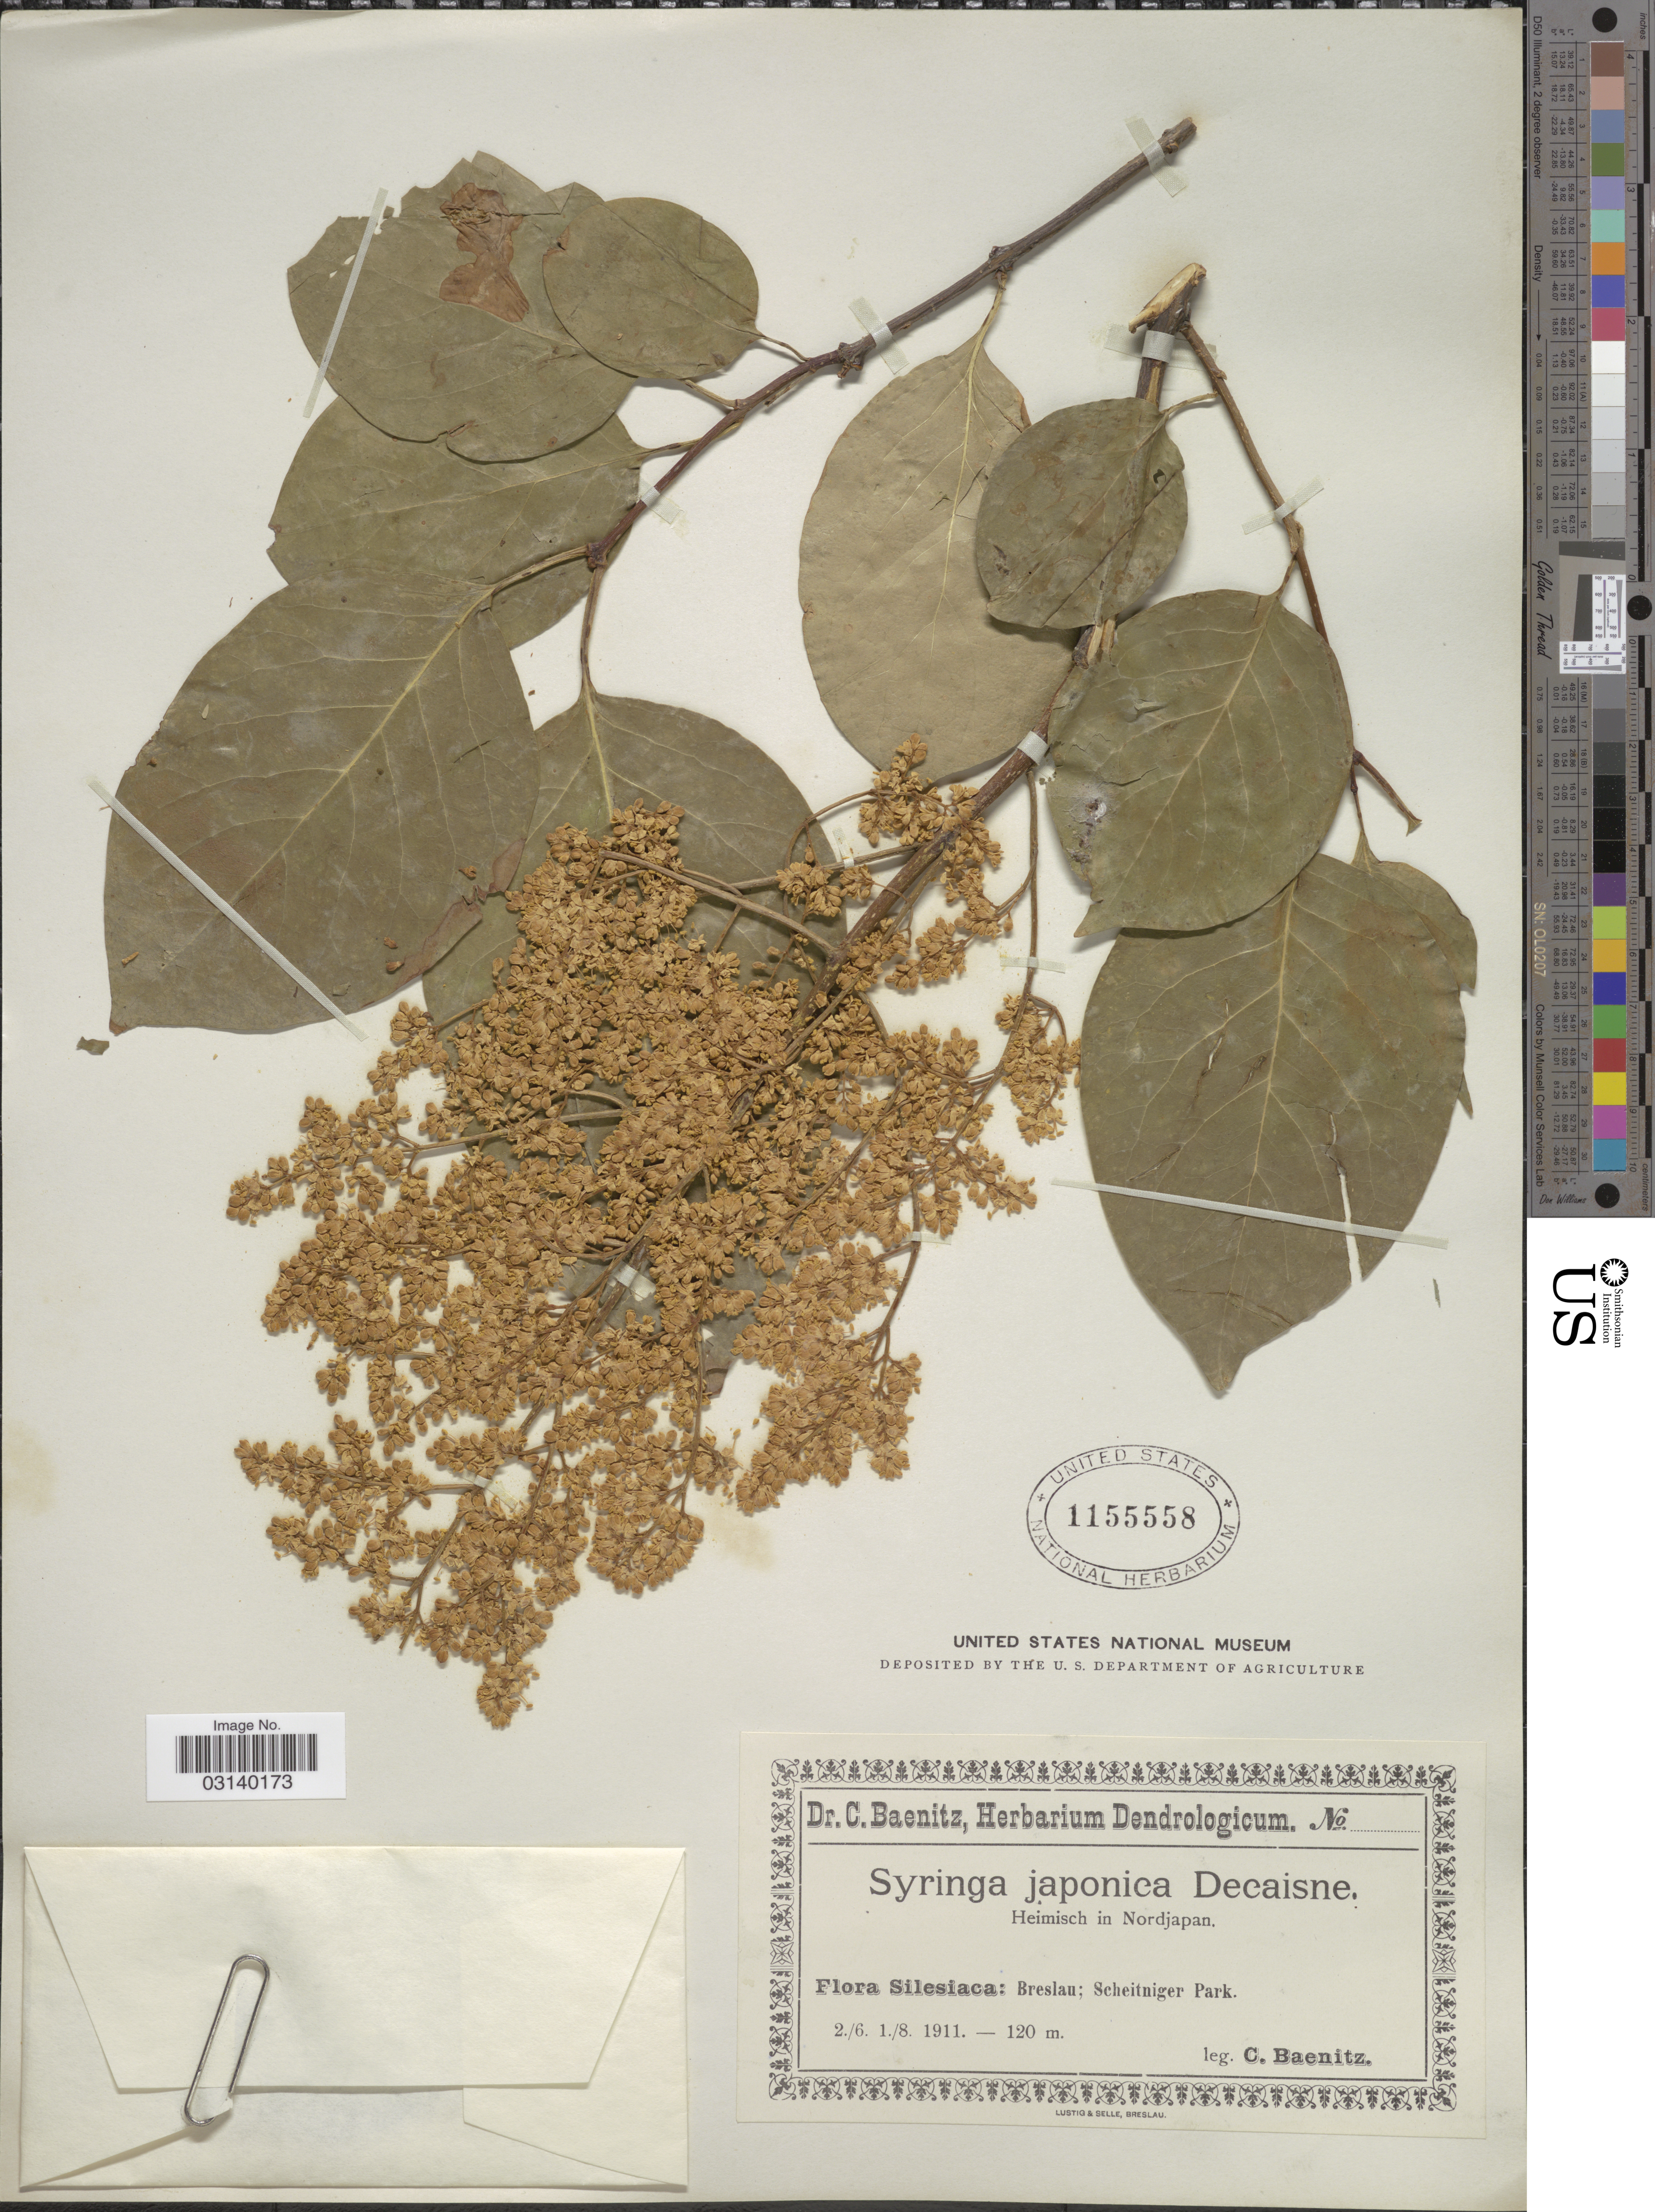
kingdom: Plantae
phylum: Tracheophyta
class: Magnoliopsida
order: Lamiales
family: Oleaceae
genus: Syringa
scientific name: Syringa japonica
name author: (Maxim.) Decne.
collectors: C. G. Baenitz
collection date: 1911-06-02/1911-08-01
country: Poland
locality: Silesiaca: Breslau; Scheitniger Park.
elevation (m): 120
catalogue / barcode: US 1155558